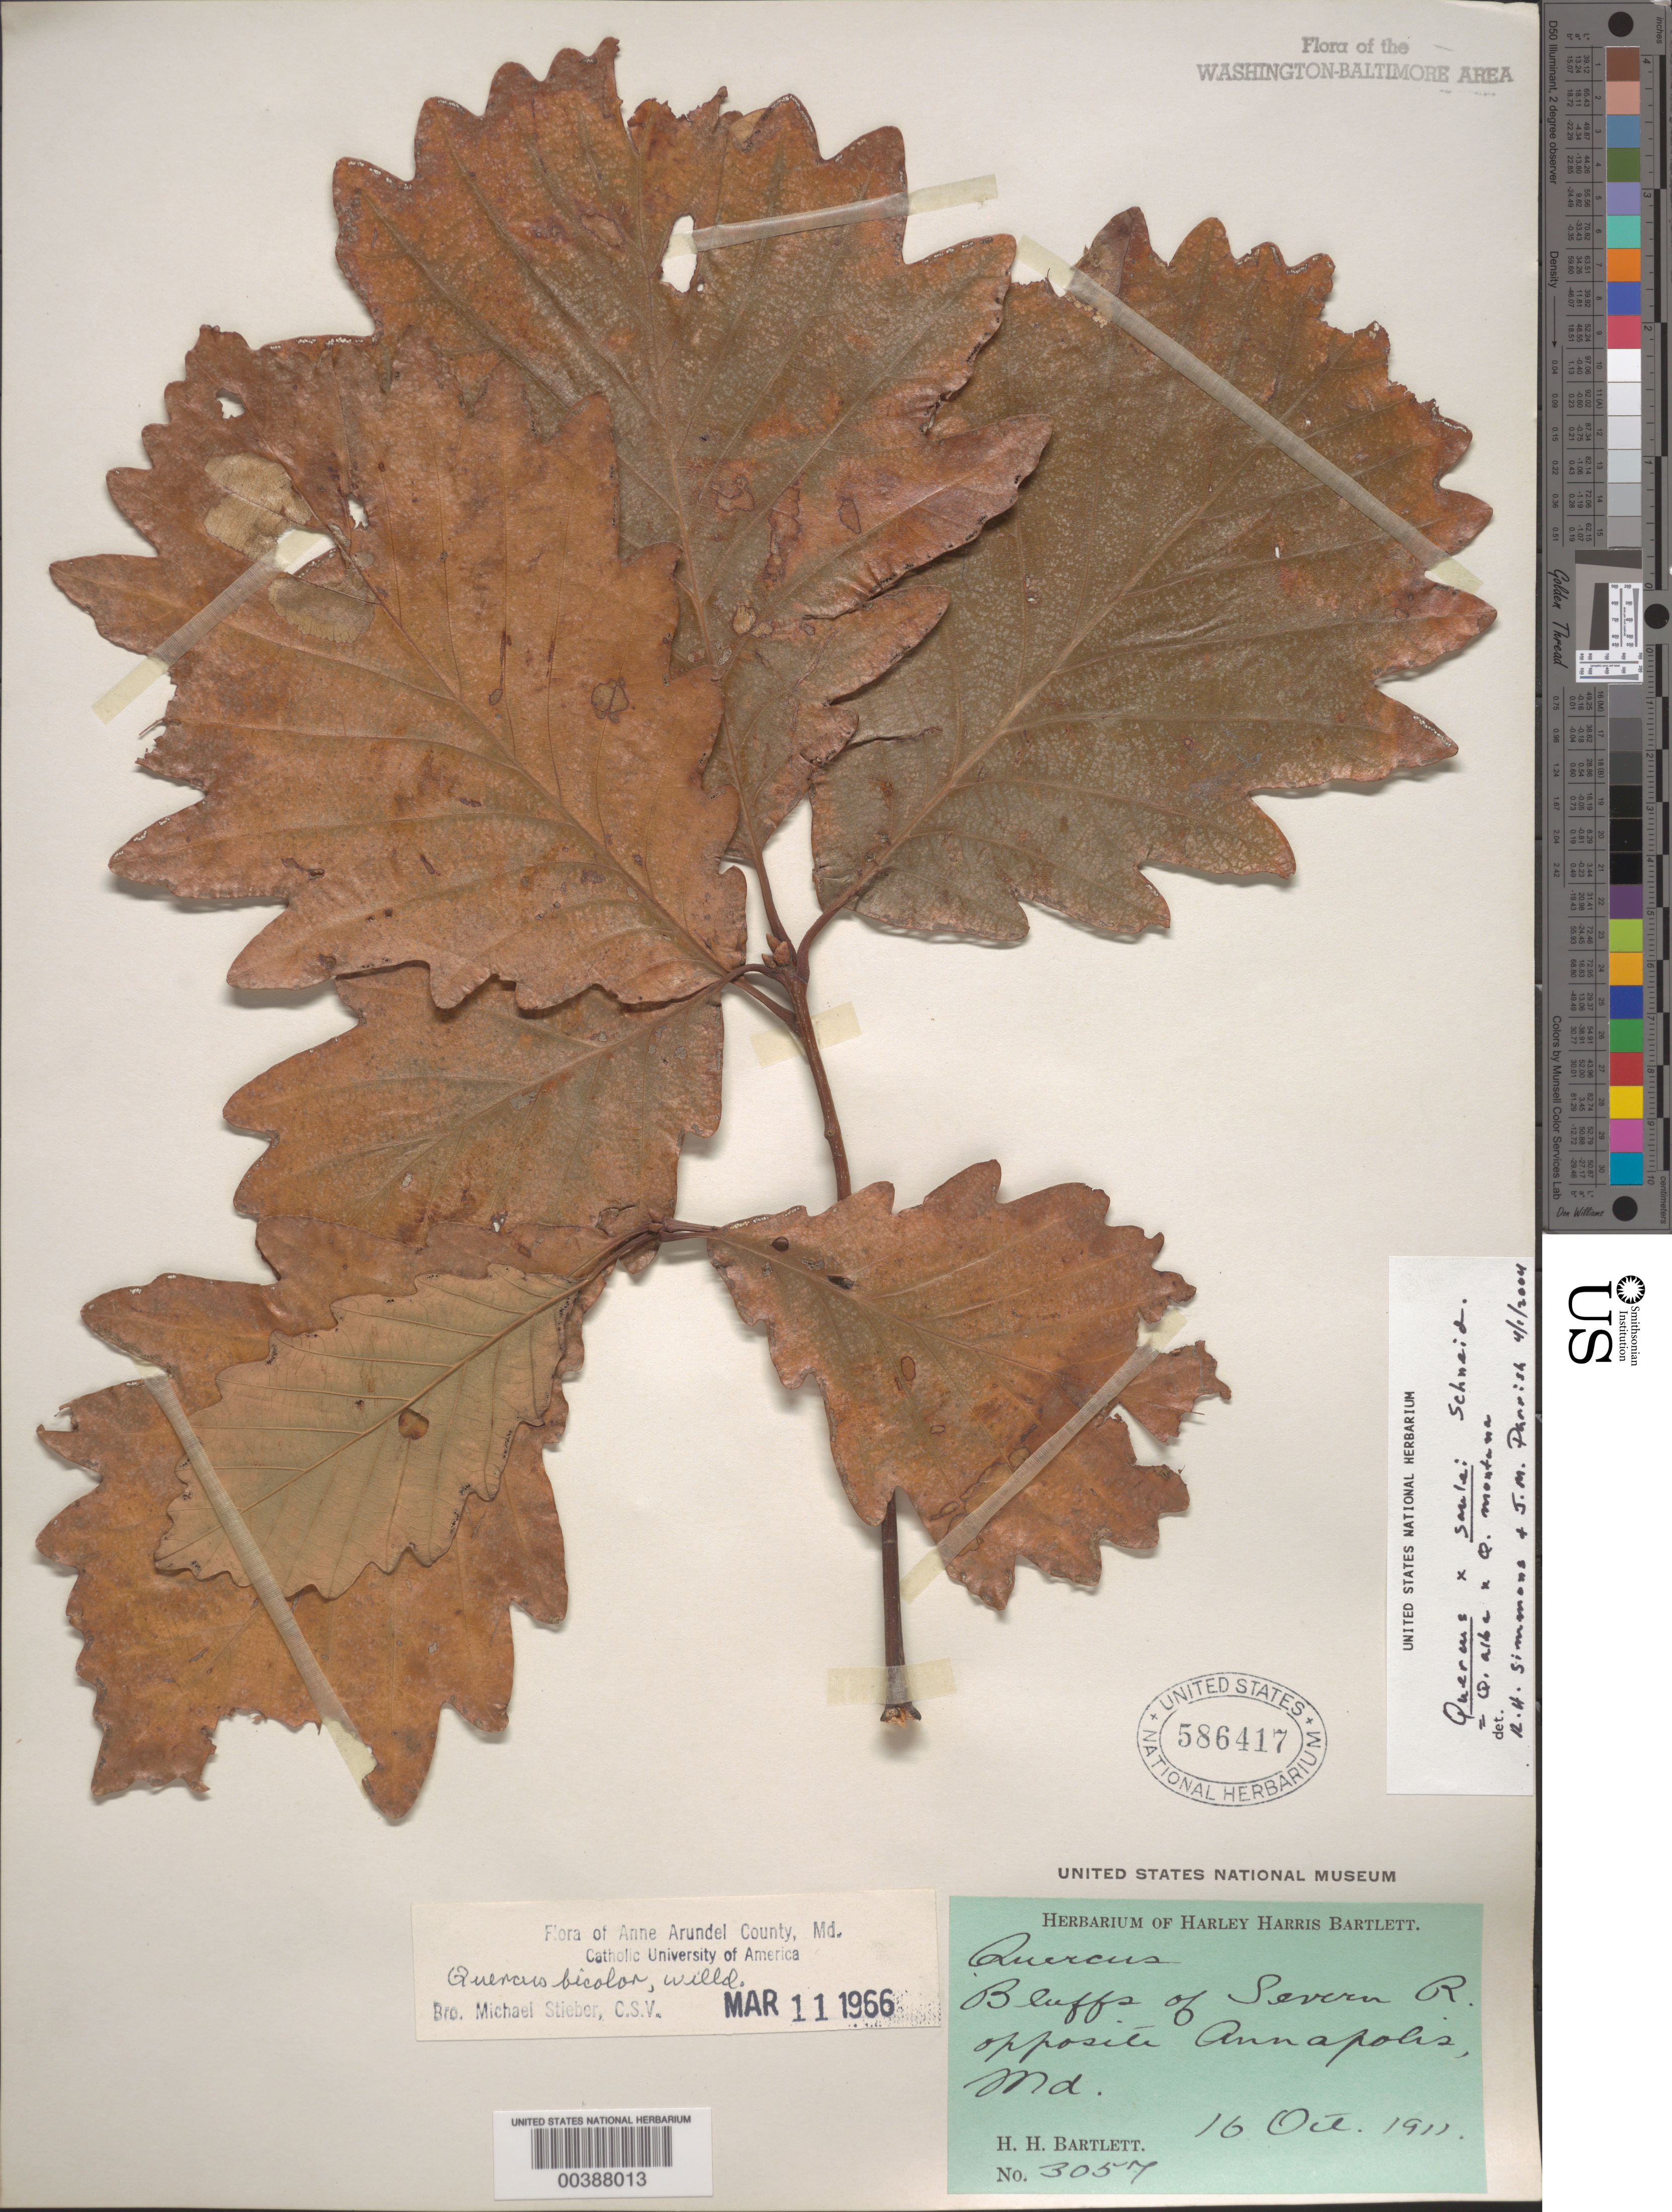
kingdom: Plantae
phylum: Tracheophyta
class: Magnoliopsida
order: Fagales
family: Fagaceae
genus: Quercus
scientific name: Quercus x saulii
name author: C. K. Schneider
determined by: Simmons, R. H., (UNITED STATES)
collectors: H. H. Bartlett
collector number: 3057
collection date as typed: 16 Oct 1911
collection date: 1911-10-16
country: United States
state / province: Maryland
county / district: Anne Arundel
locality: Severn River, opposite Annapolis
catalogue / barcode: US 586417